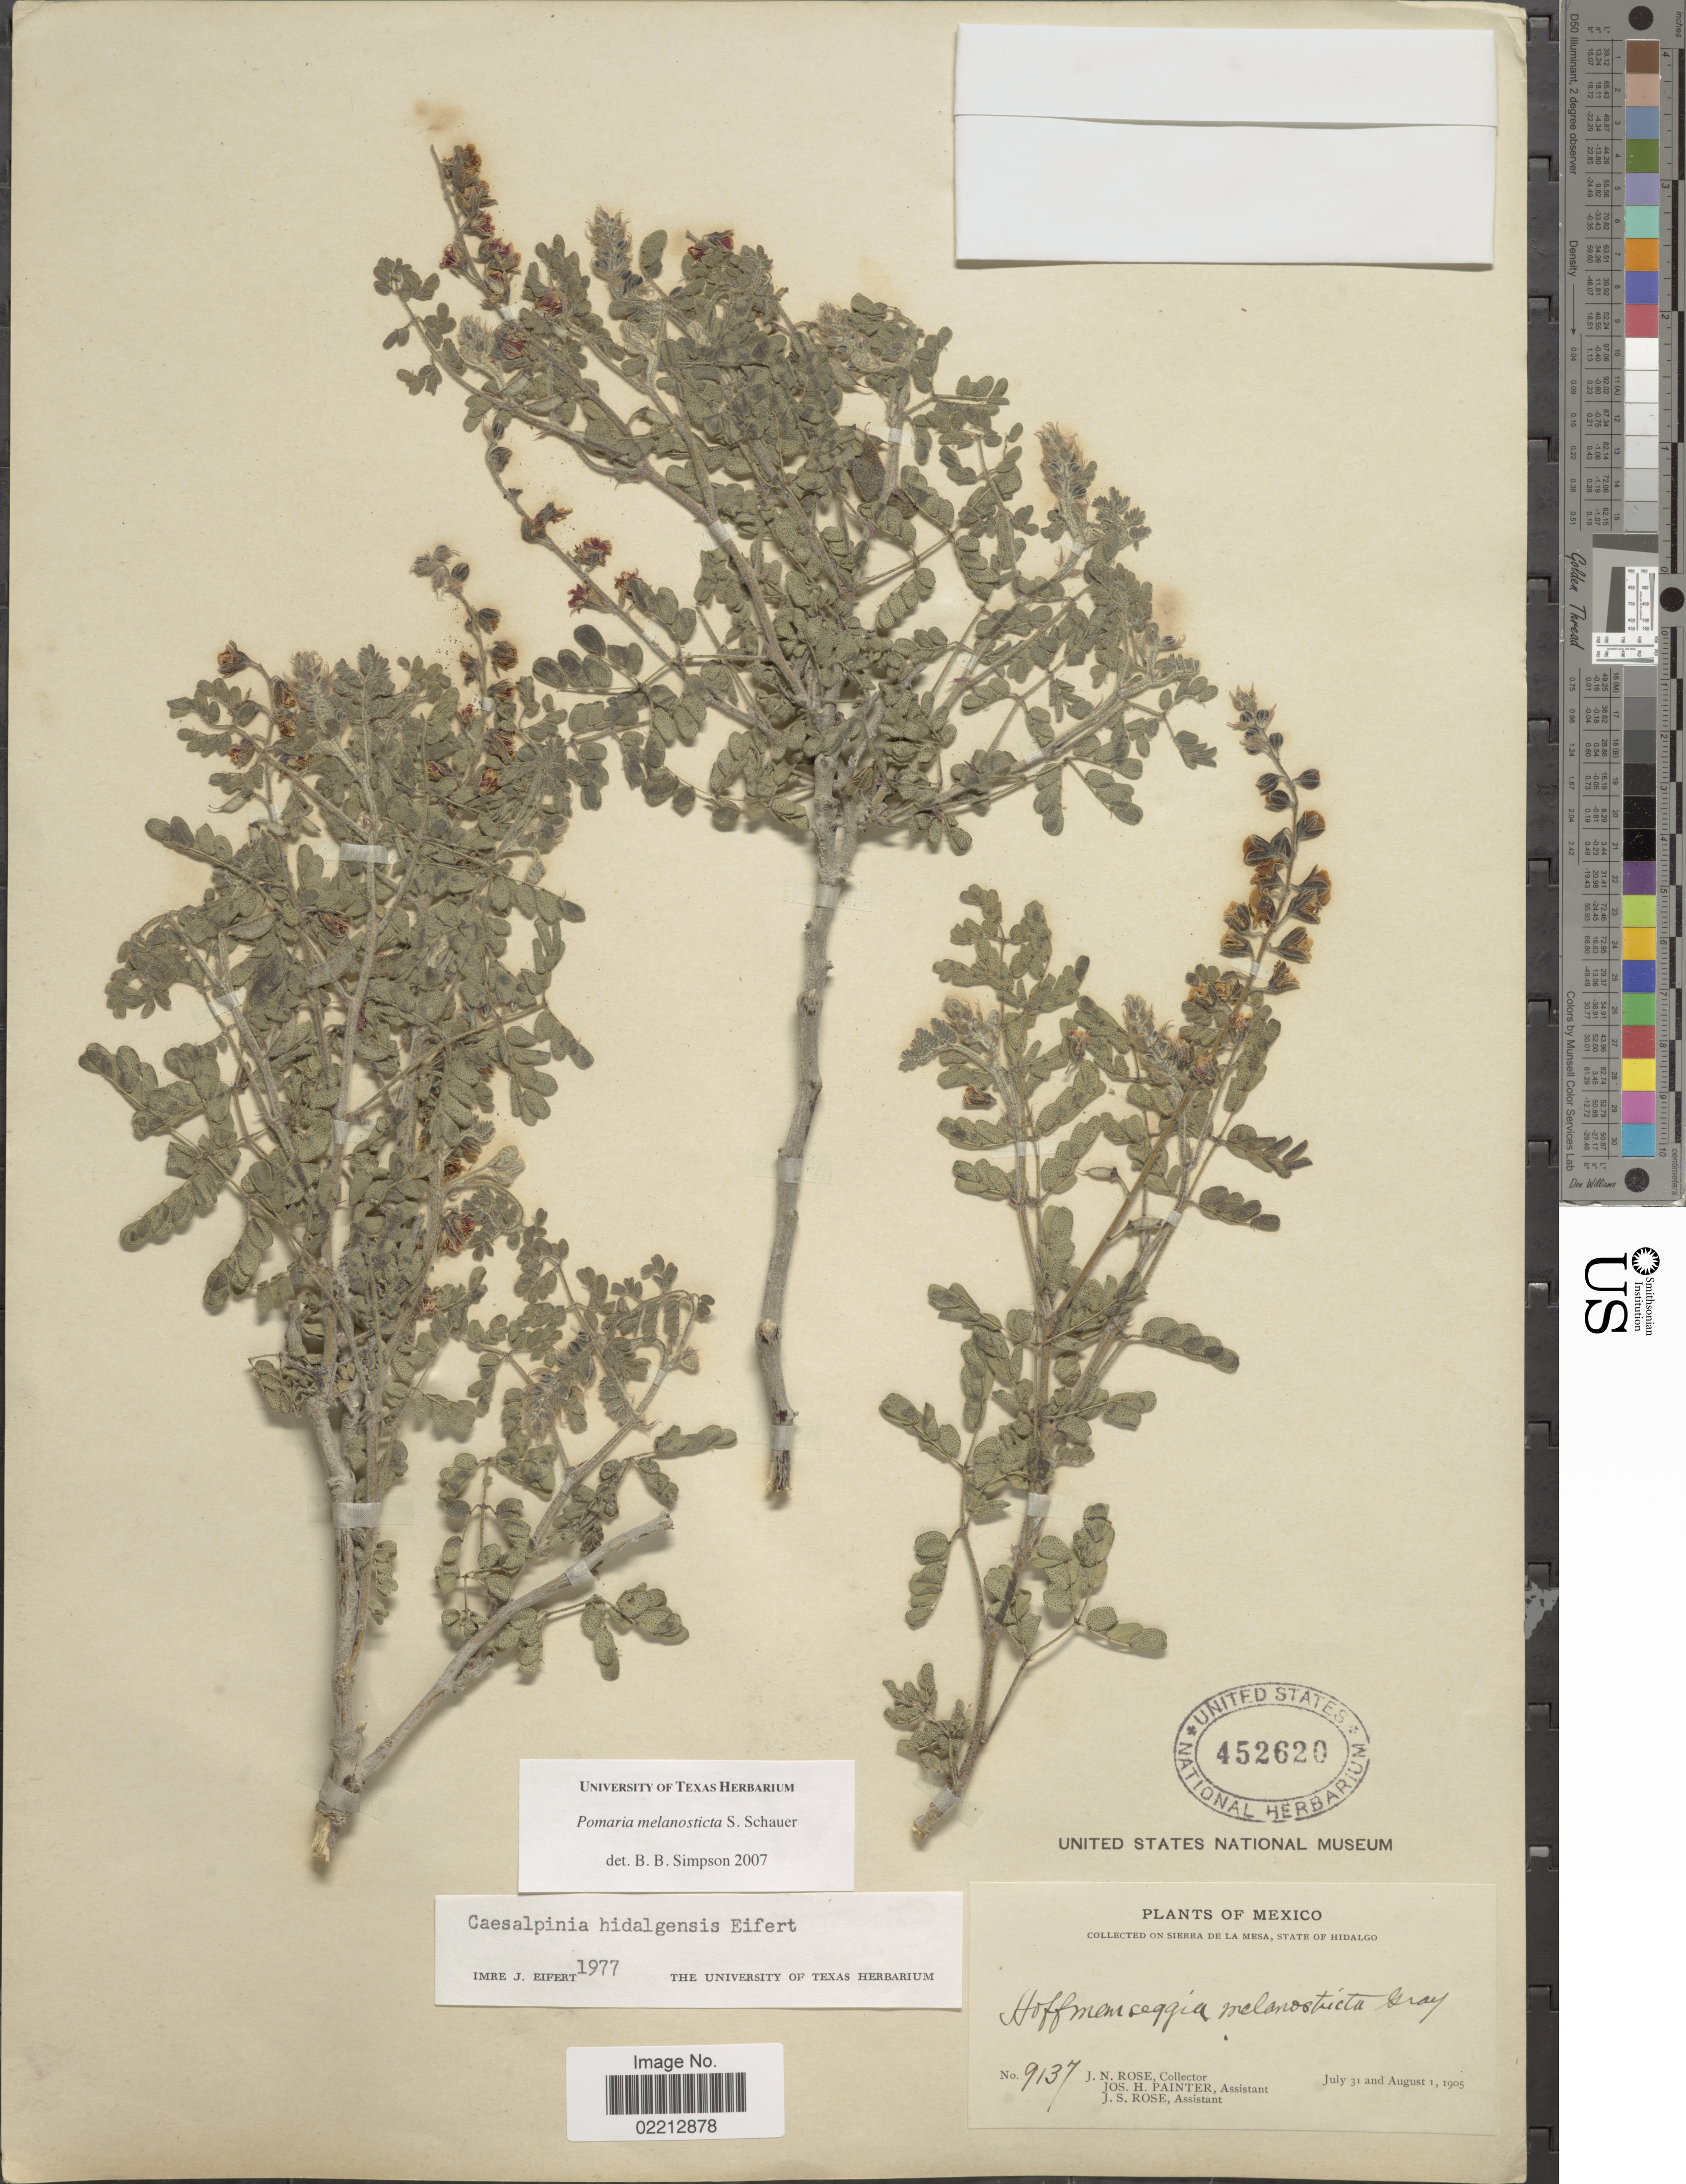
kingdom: Plantae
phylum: Tracheophyta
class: Magnoliopsida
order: Fabales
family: Fabaceae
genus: Pomaria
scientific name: Pomaria melanosticta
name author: S. Schauer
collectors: J. N. Rose, J. H. Painter & J. S. Rose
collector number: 9137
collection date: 1905-07-31/1905-08-01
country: Mexico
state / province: Hidalgo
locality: Sierra de la Mesa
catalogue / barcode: US 452620